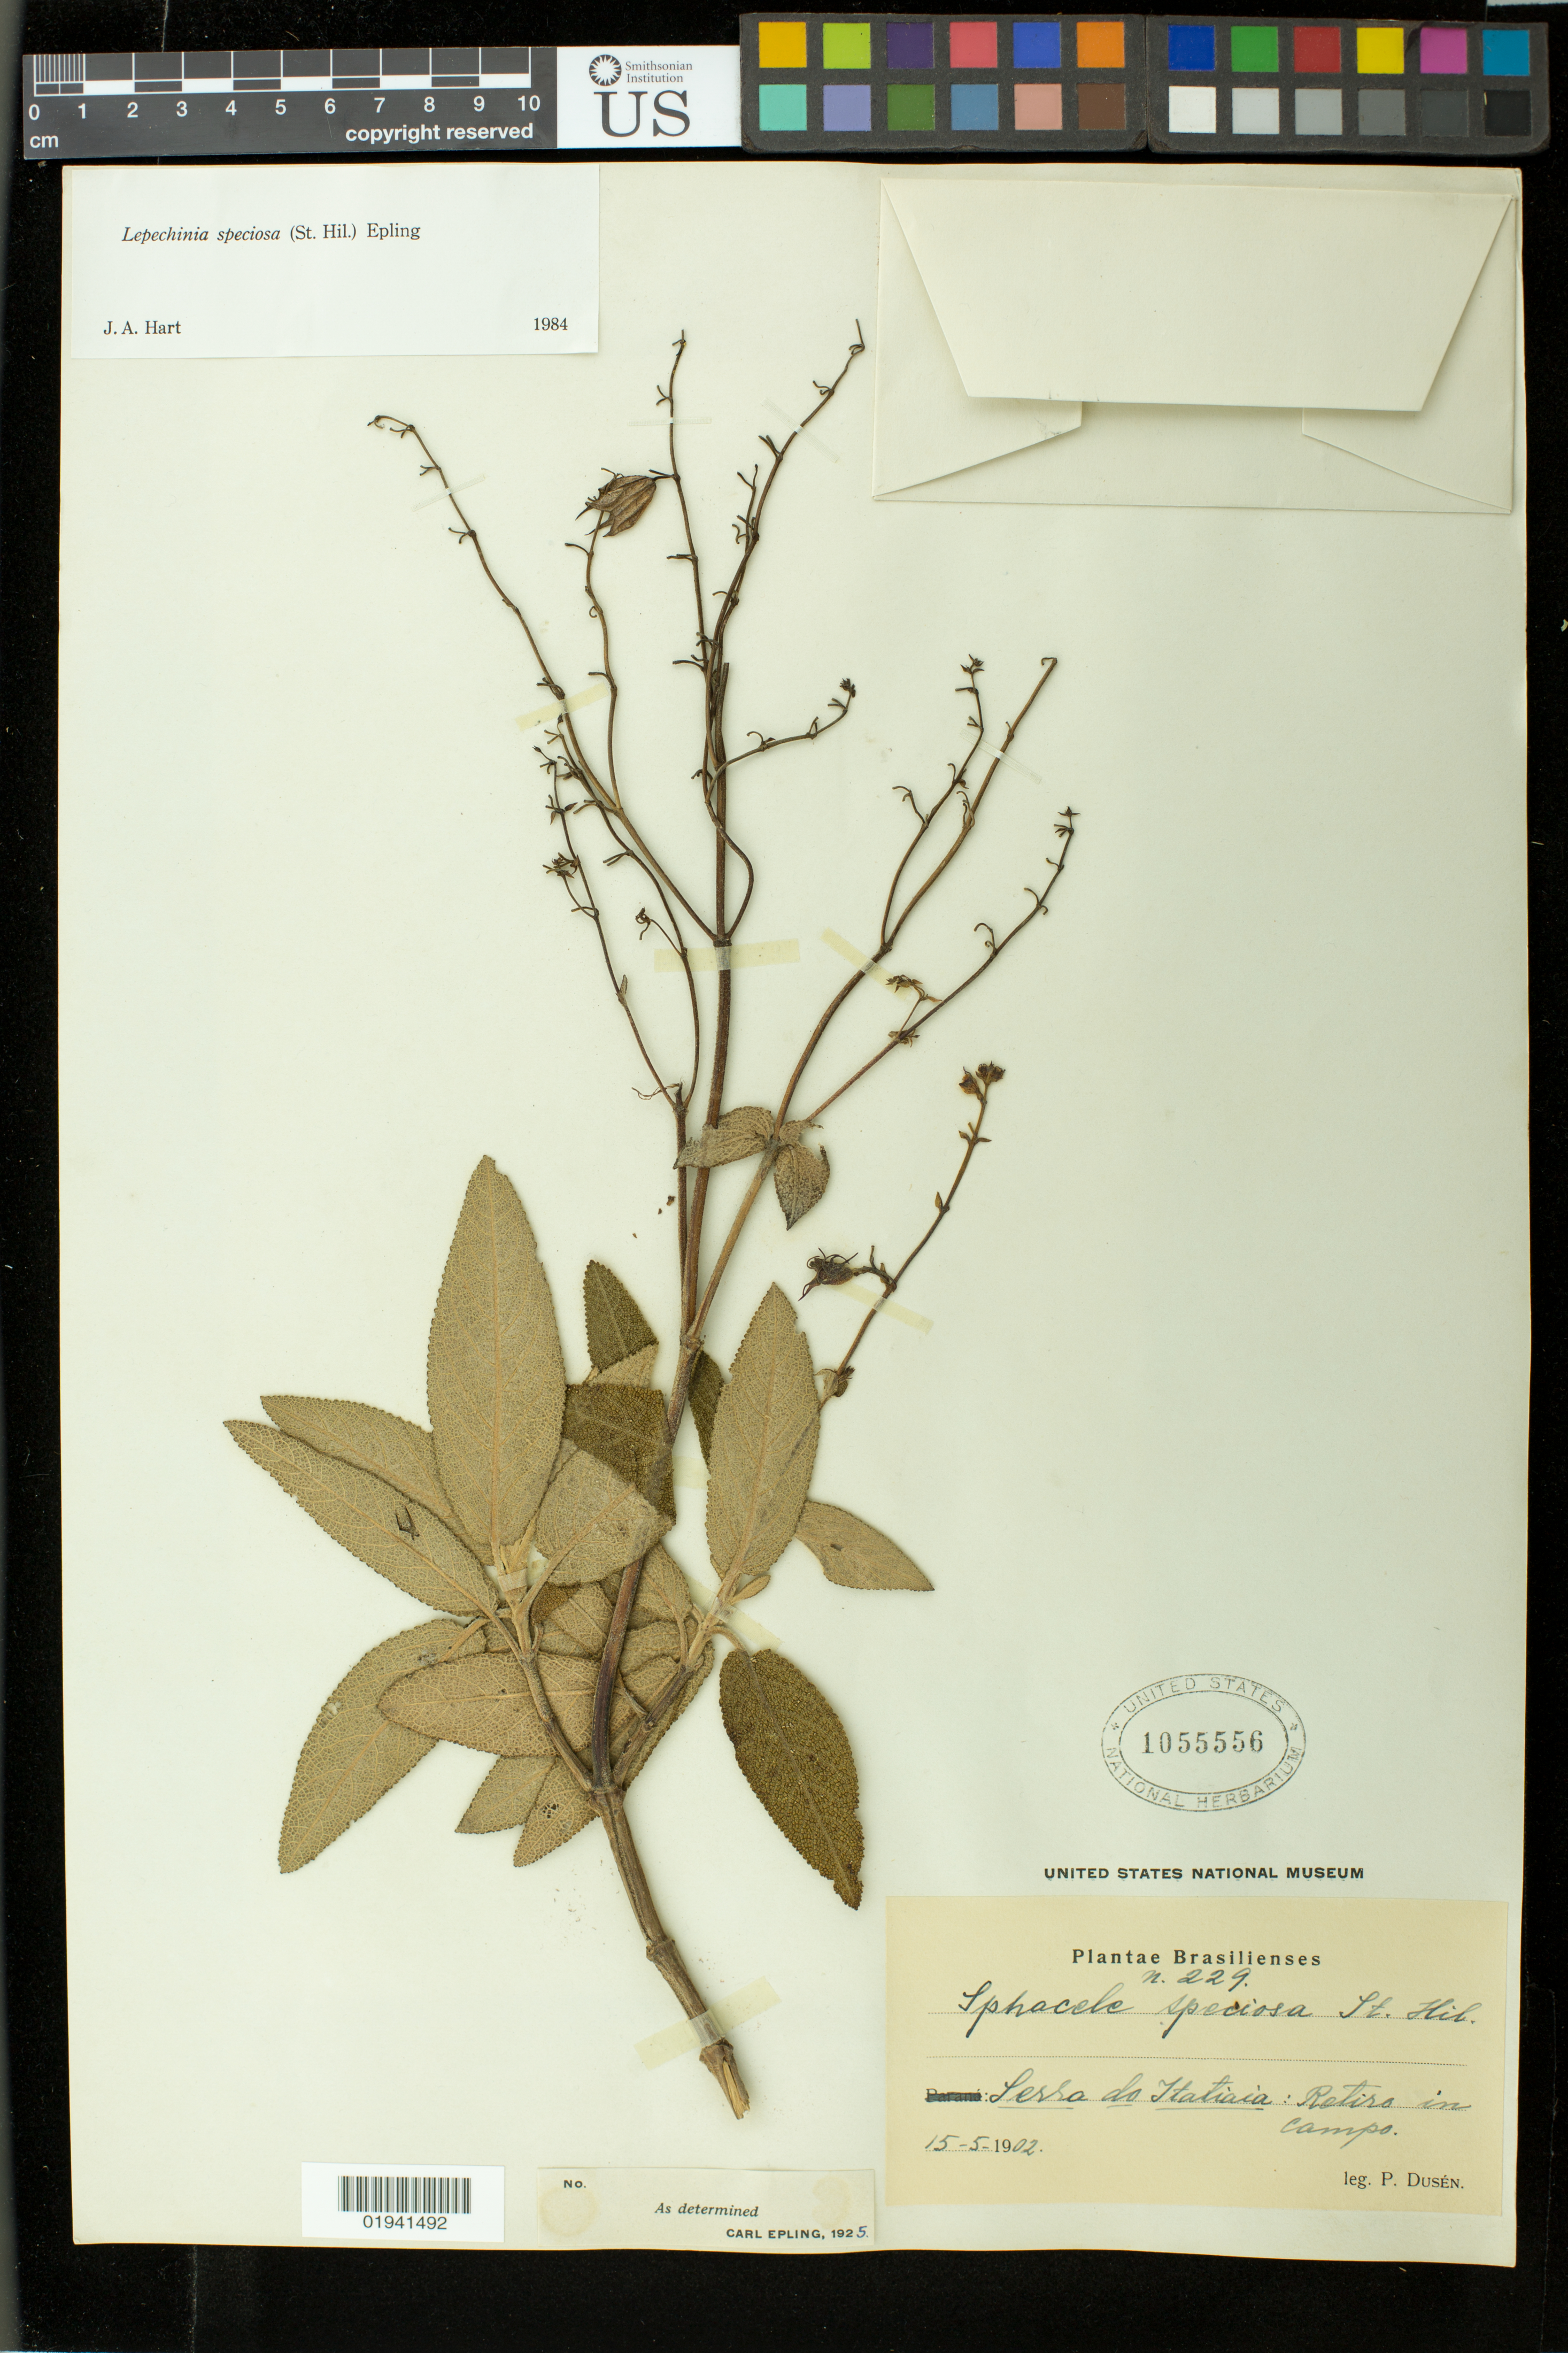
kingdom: Plantae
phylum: Tracheophyta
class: Magnoliopsida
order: Lamiales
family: Lamiaceae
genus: Lepechinia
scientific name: Lepechinia speciosa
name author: (A. St.-Hil. & Benth.) Epling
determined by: Hart, J. A.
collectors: P. Dusén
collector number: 229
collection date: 1902-05-15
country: Brazil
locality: Serra do Itatiaia: Retiro in campo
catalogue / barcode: US 1055556